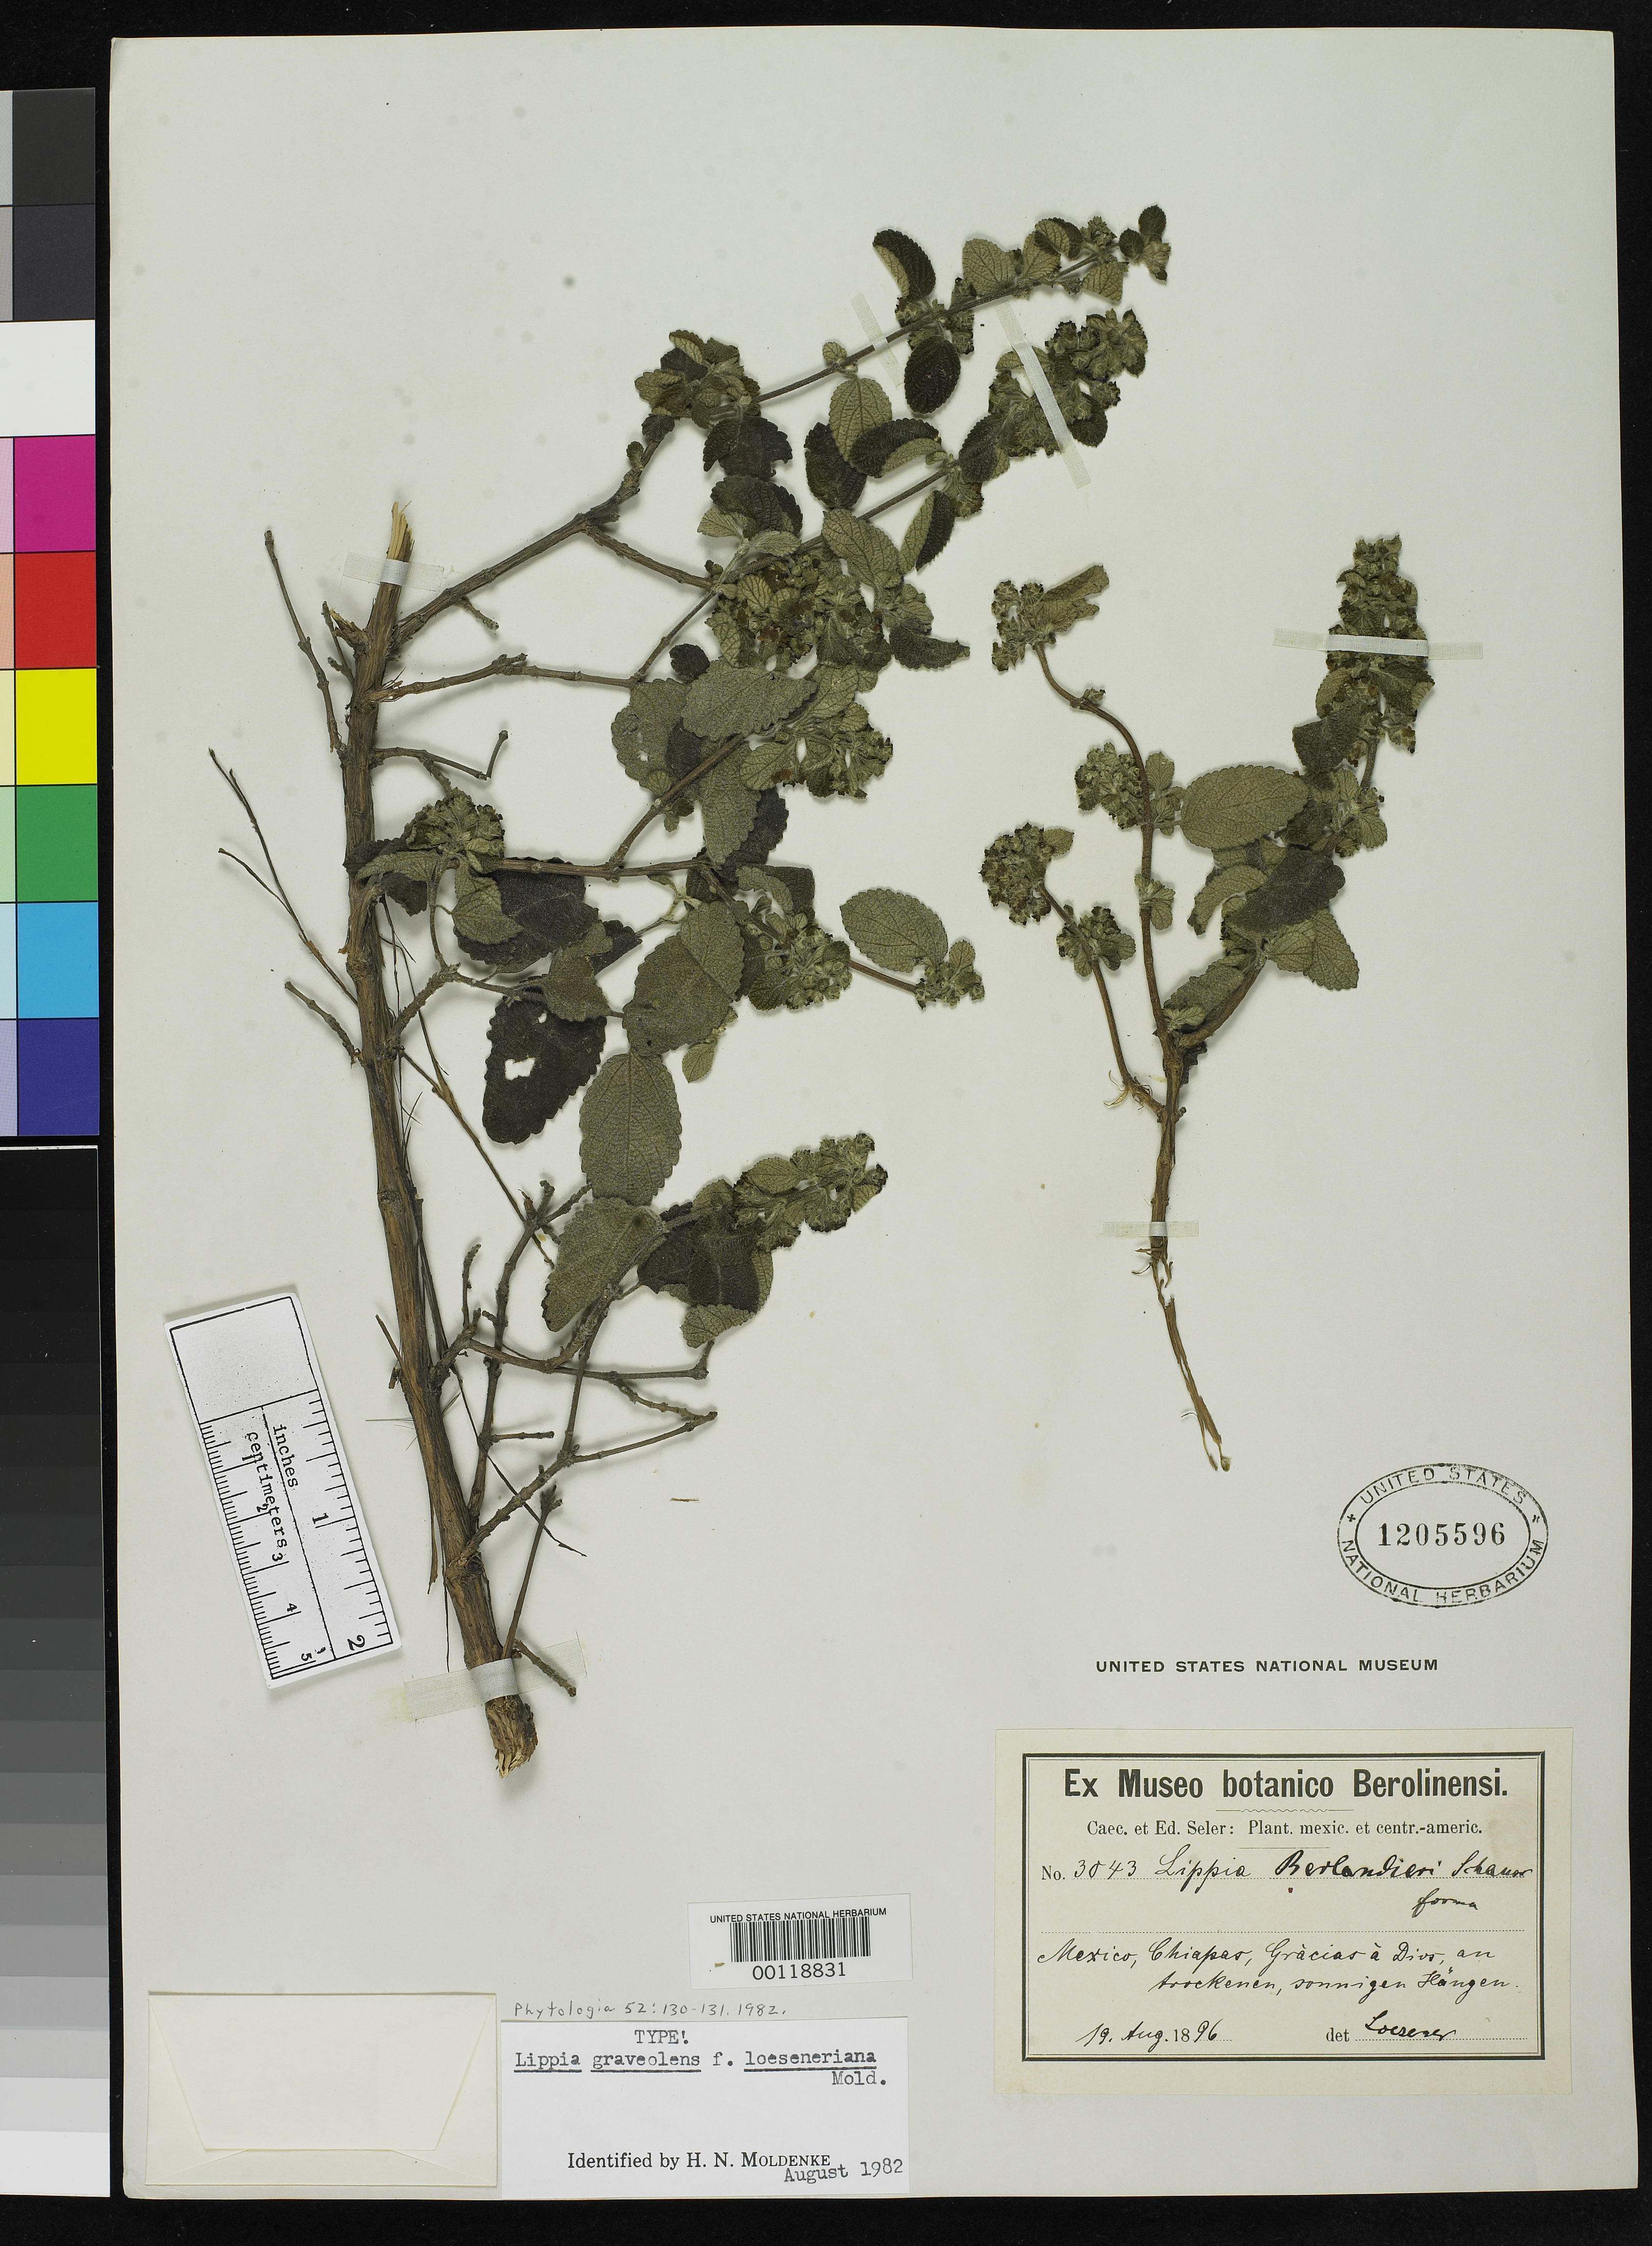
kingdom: Plantae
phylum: Tracheophyta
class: Magnoliopsida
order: Lamiales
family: Verbenaceae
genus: Lippia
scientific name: Lippia graveolens f. loeseneriana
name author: Moldenke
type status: Holotype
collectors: L. E. T. Loesener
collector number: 3045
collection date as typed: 19 Aug 1896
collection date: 1896-08-19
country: Mexico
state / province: Chiapas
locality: Gracias a Dios.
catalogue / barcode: US 1205596